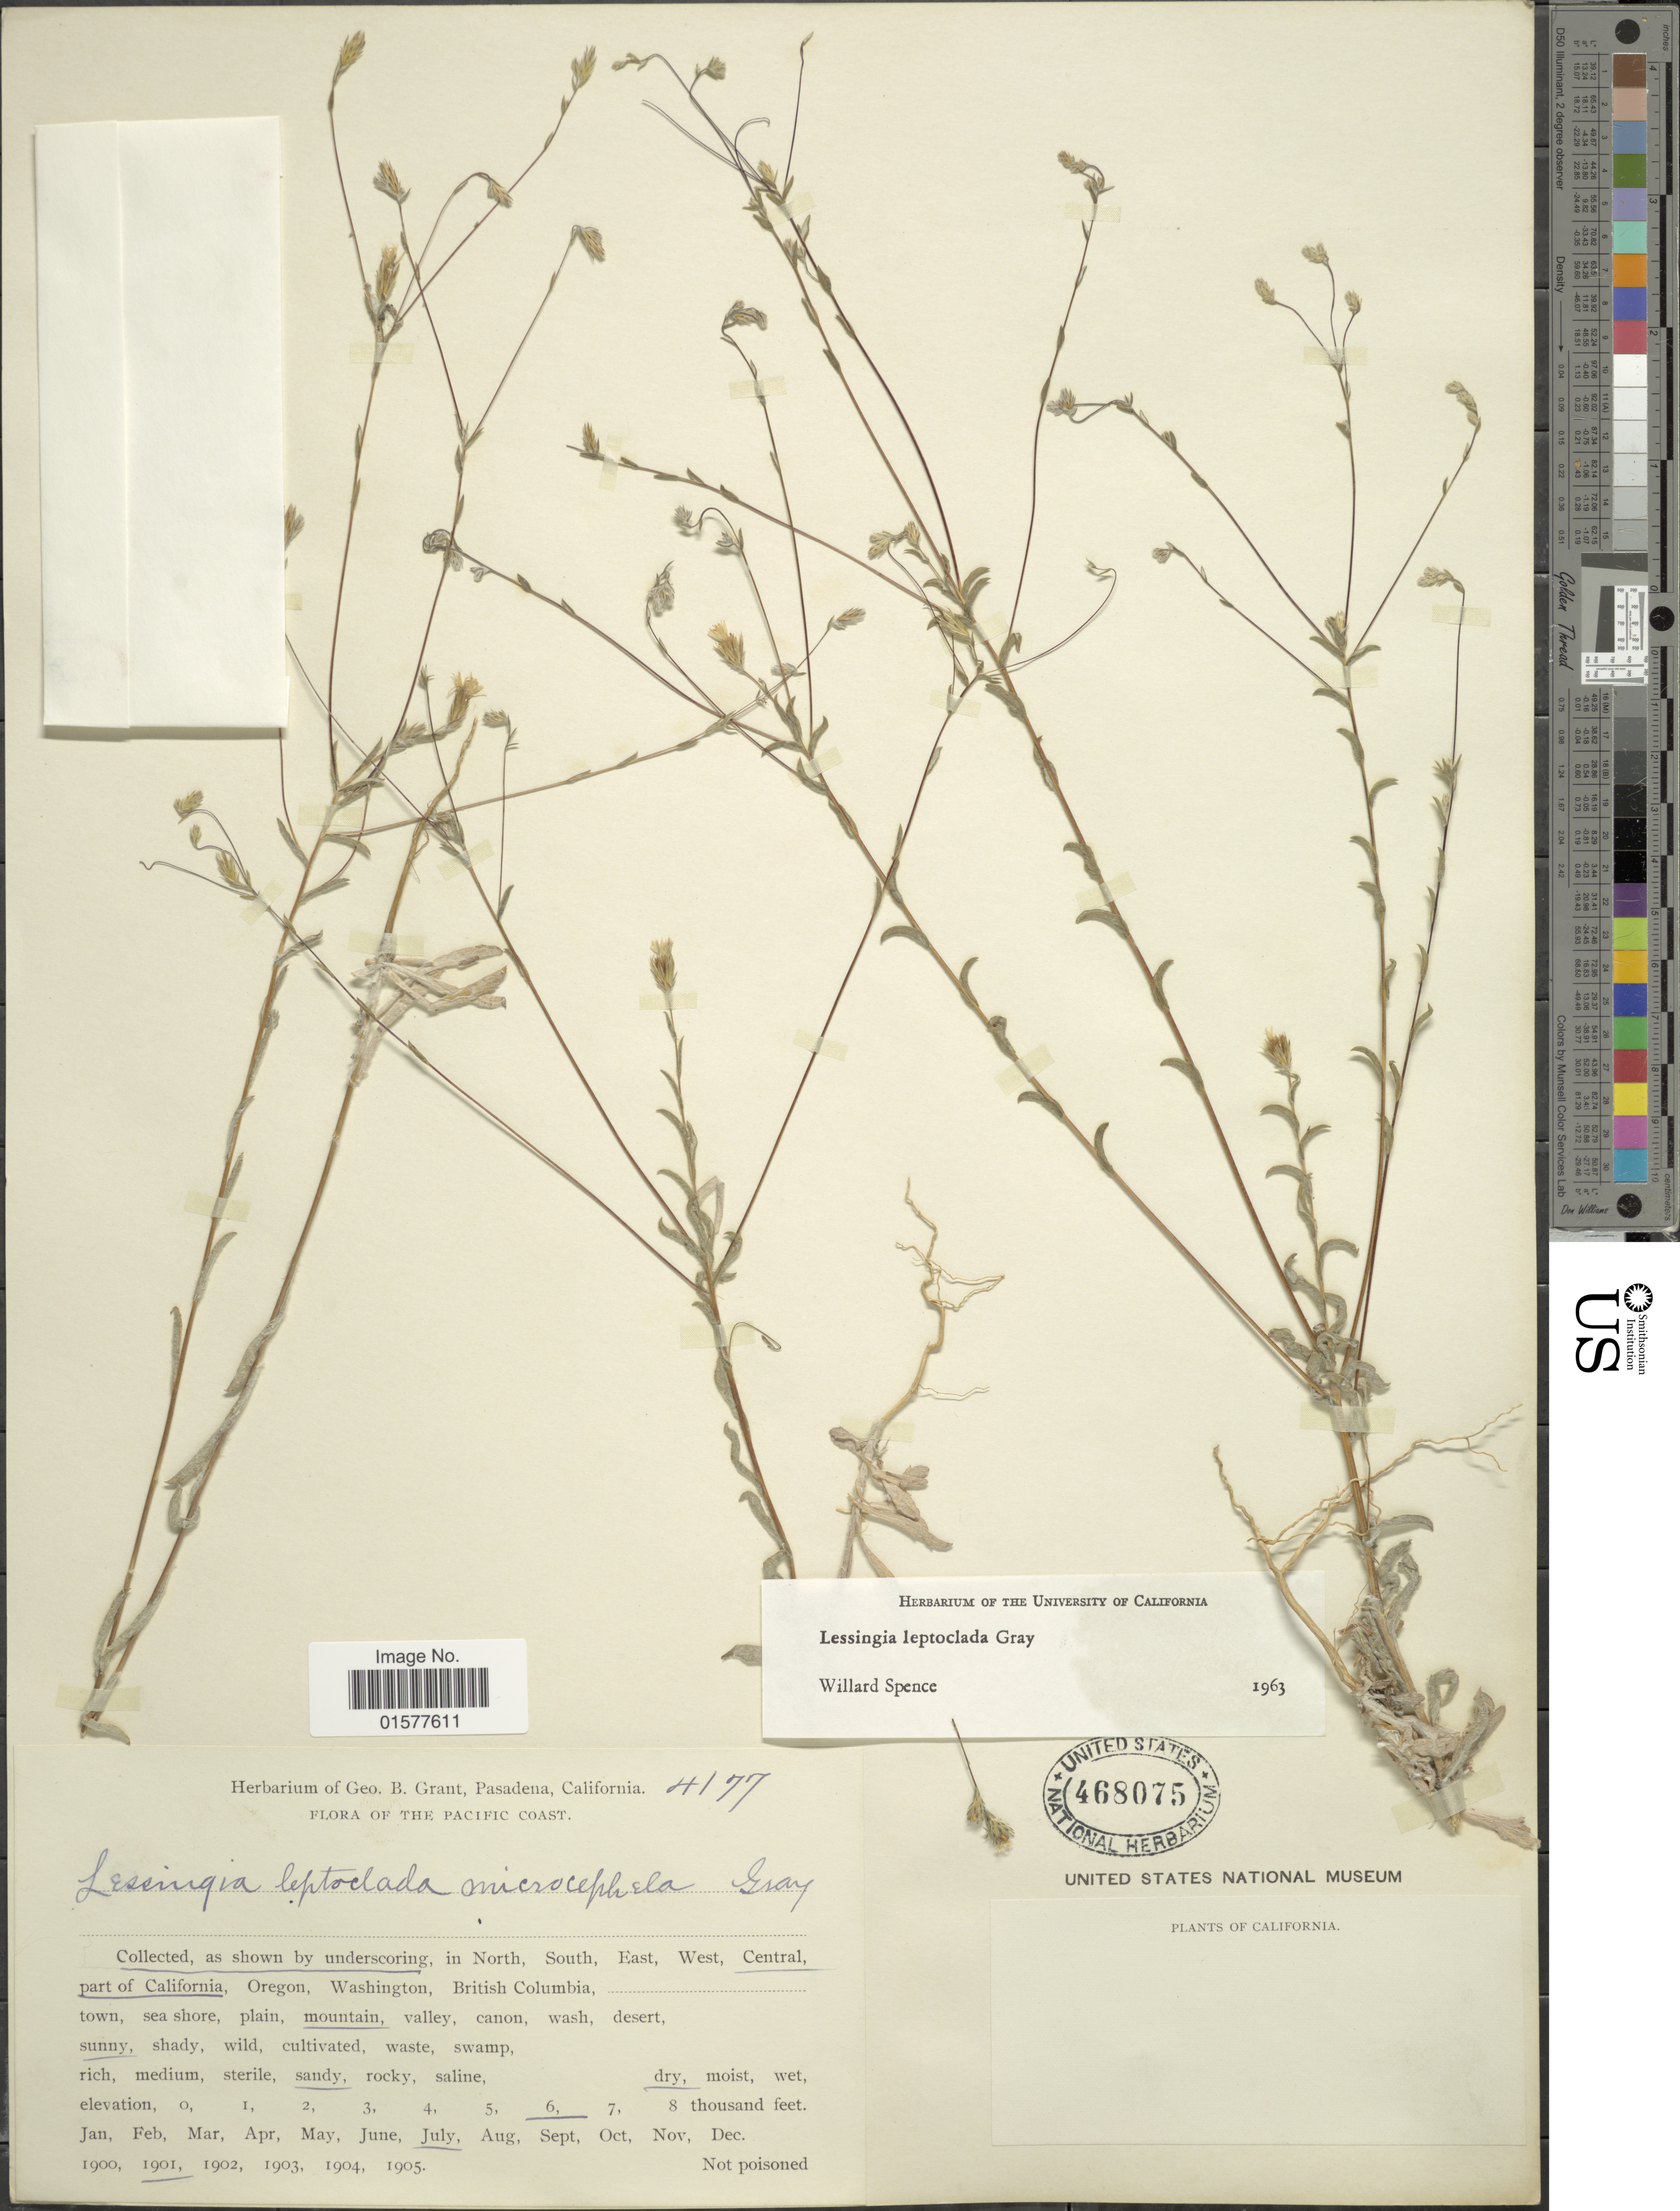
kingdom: Plantae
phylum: Tracheophyta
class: Magnoliopsida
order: Asterales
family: Asteraceae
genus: Lessingia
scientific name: Lessingia leptoclada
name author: A. Gray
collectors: ex herb. G. B. Grant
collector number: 4177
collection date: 1901-07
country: United States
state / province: California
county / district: Los Angeles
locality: Pasadena, The Pacific Coast, Collected, as shown underscoring in Central part of California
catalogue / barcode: US 468075